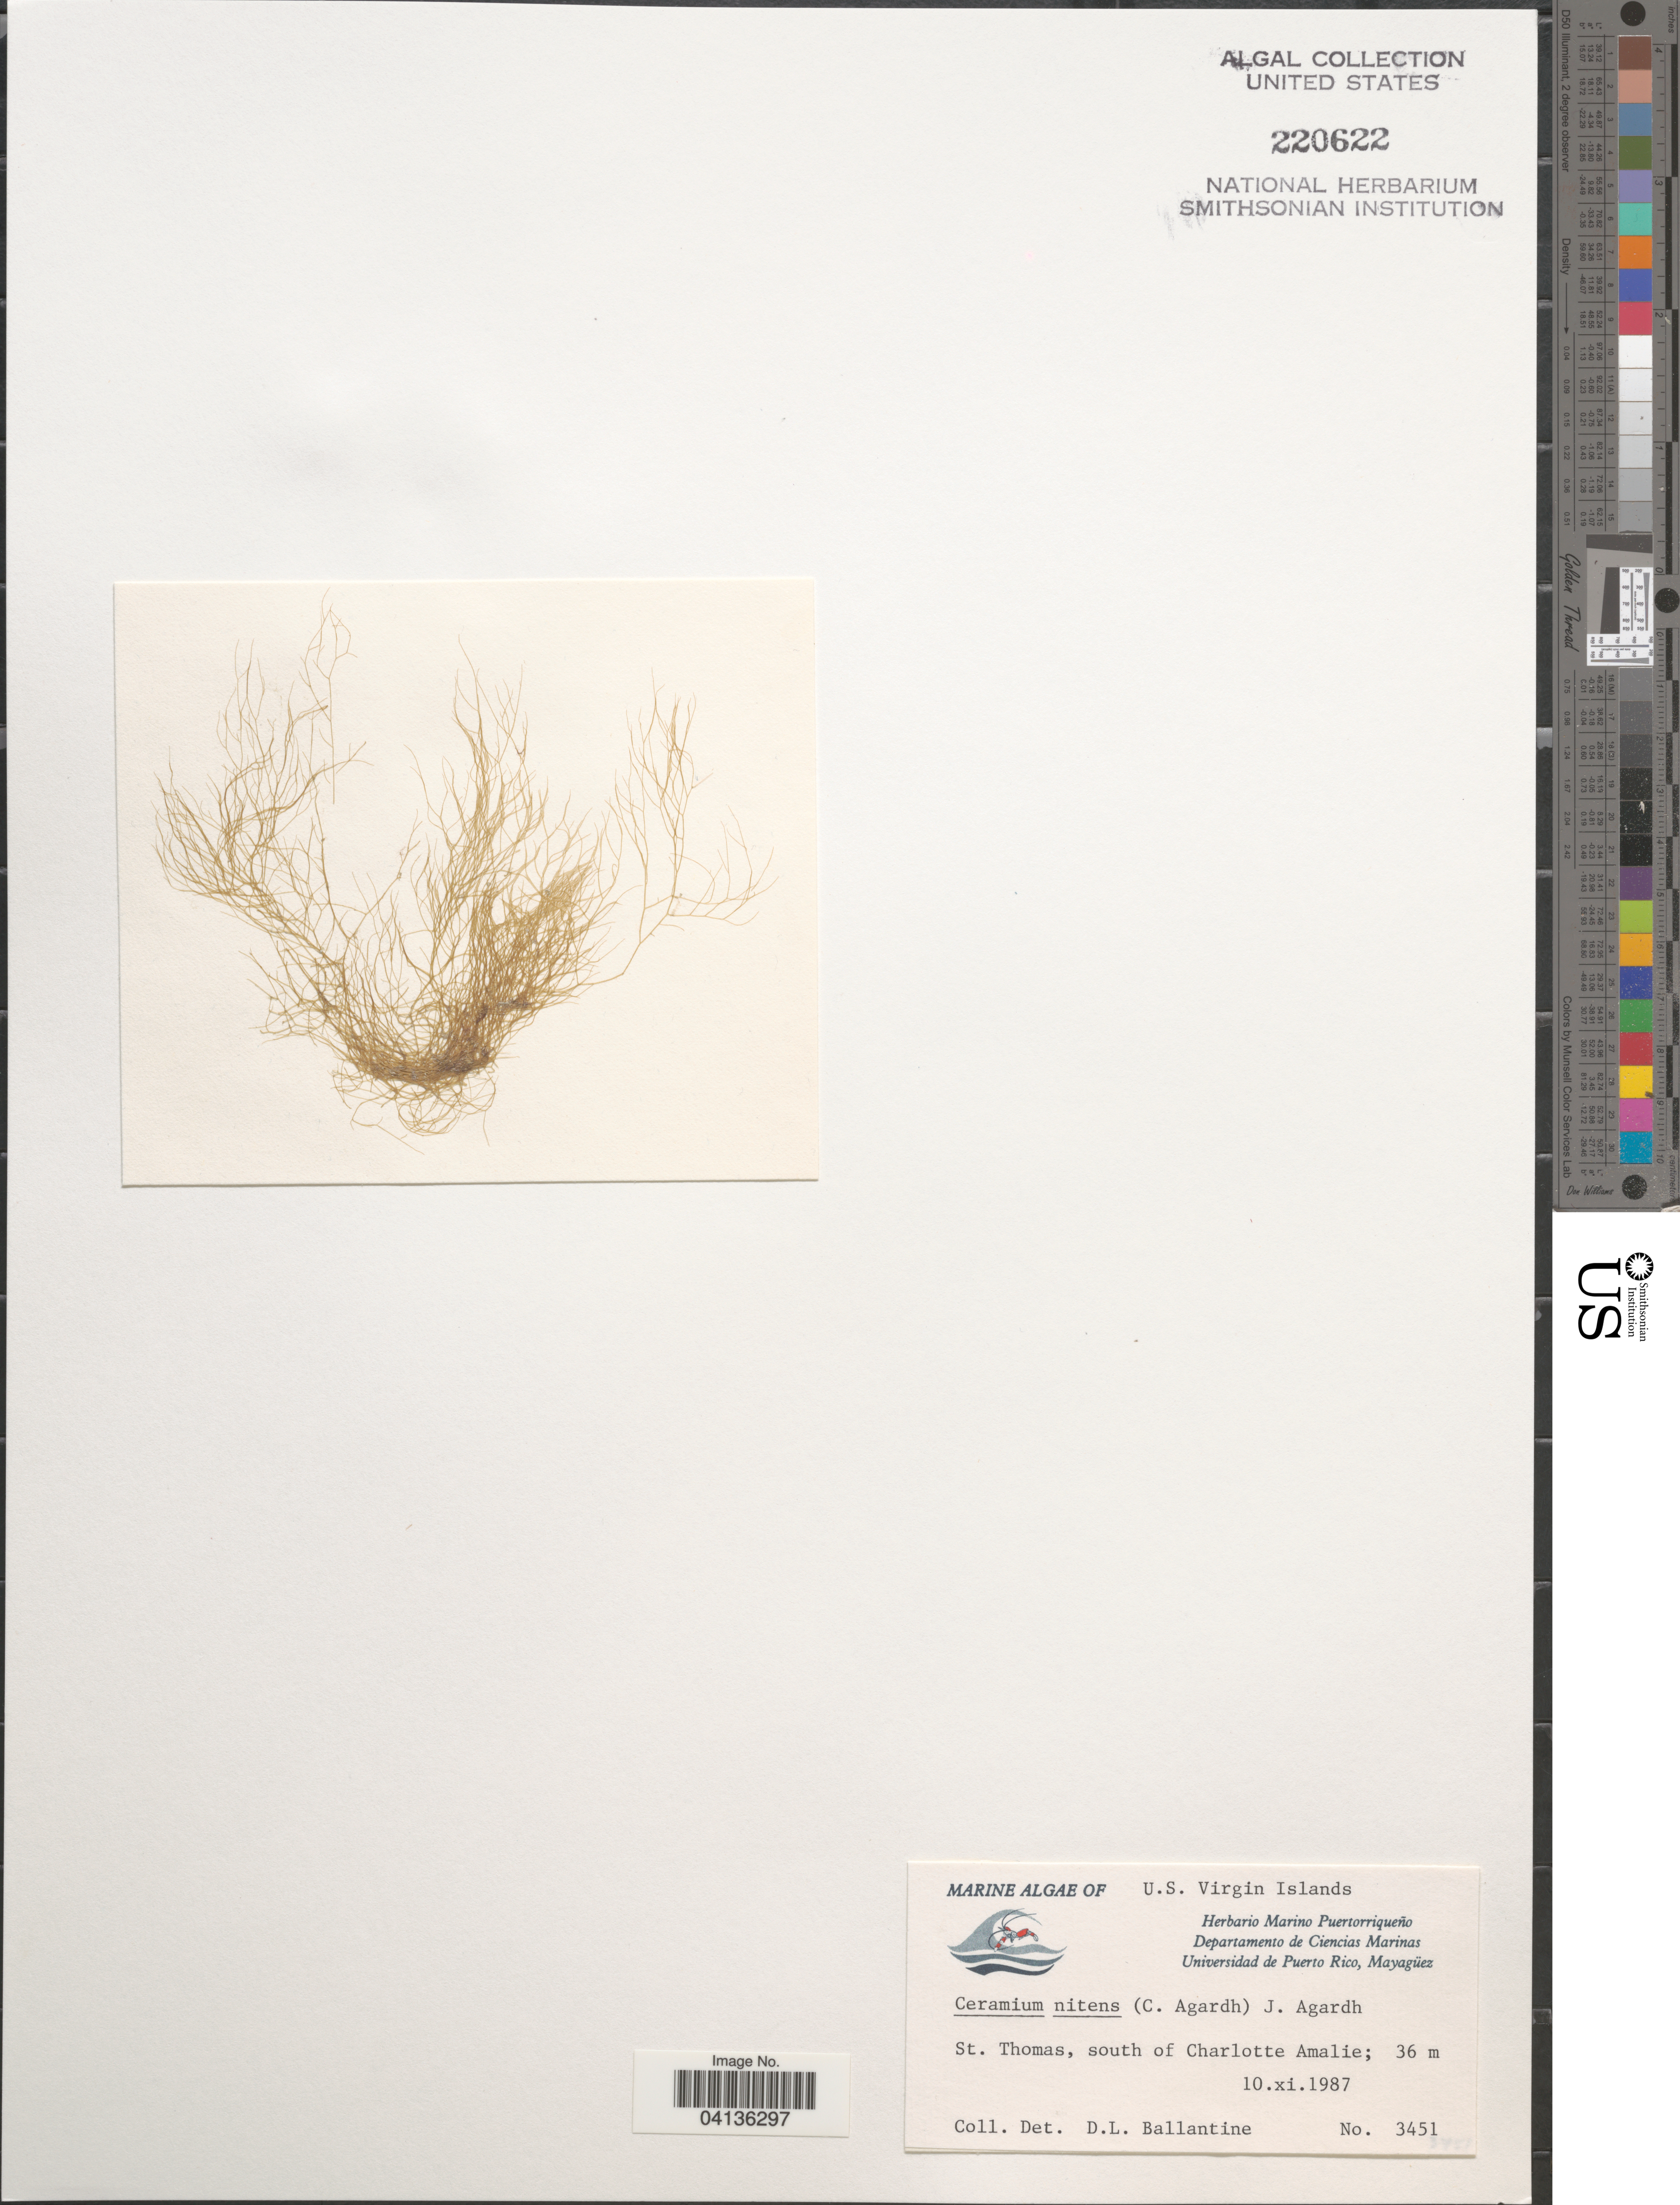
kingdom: Plantae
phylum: Rhodophyta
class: Florideophyceae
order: Ceramiales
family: Ceramiaceae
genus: Ceramium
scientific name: Ceramium nitens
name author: (C. Agardh) J. Agardh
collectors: D.L. Ballantine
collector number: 3451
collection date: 1987-11-10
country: U.S. Virgin Islands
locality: St. Thomas, south of Charlotte Amalie.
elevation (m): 36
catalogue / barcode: US 220622